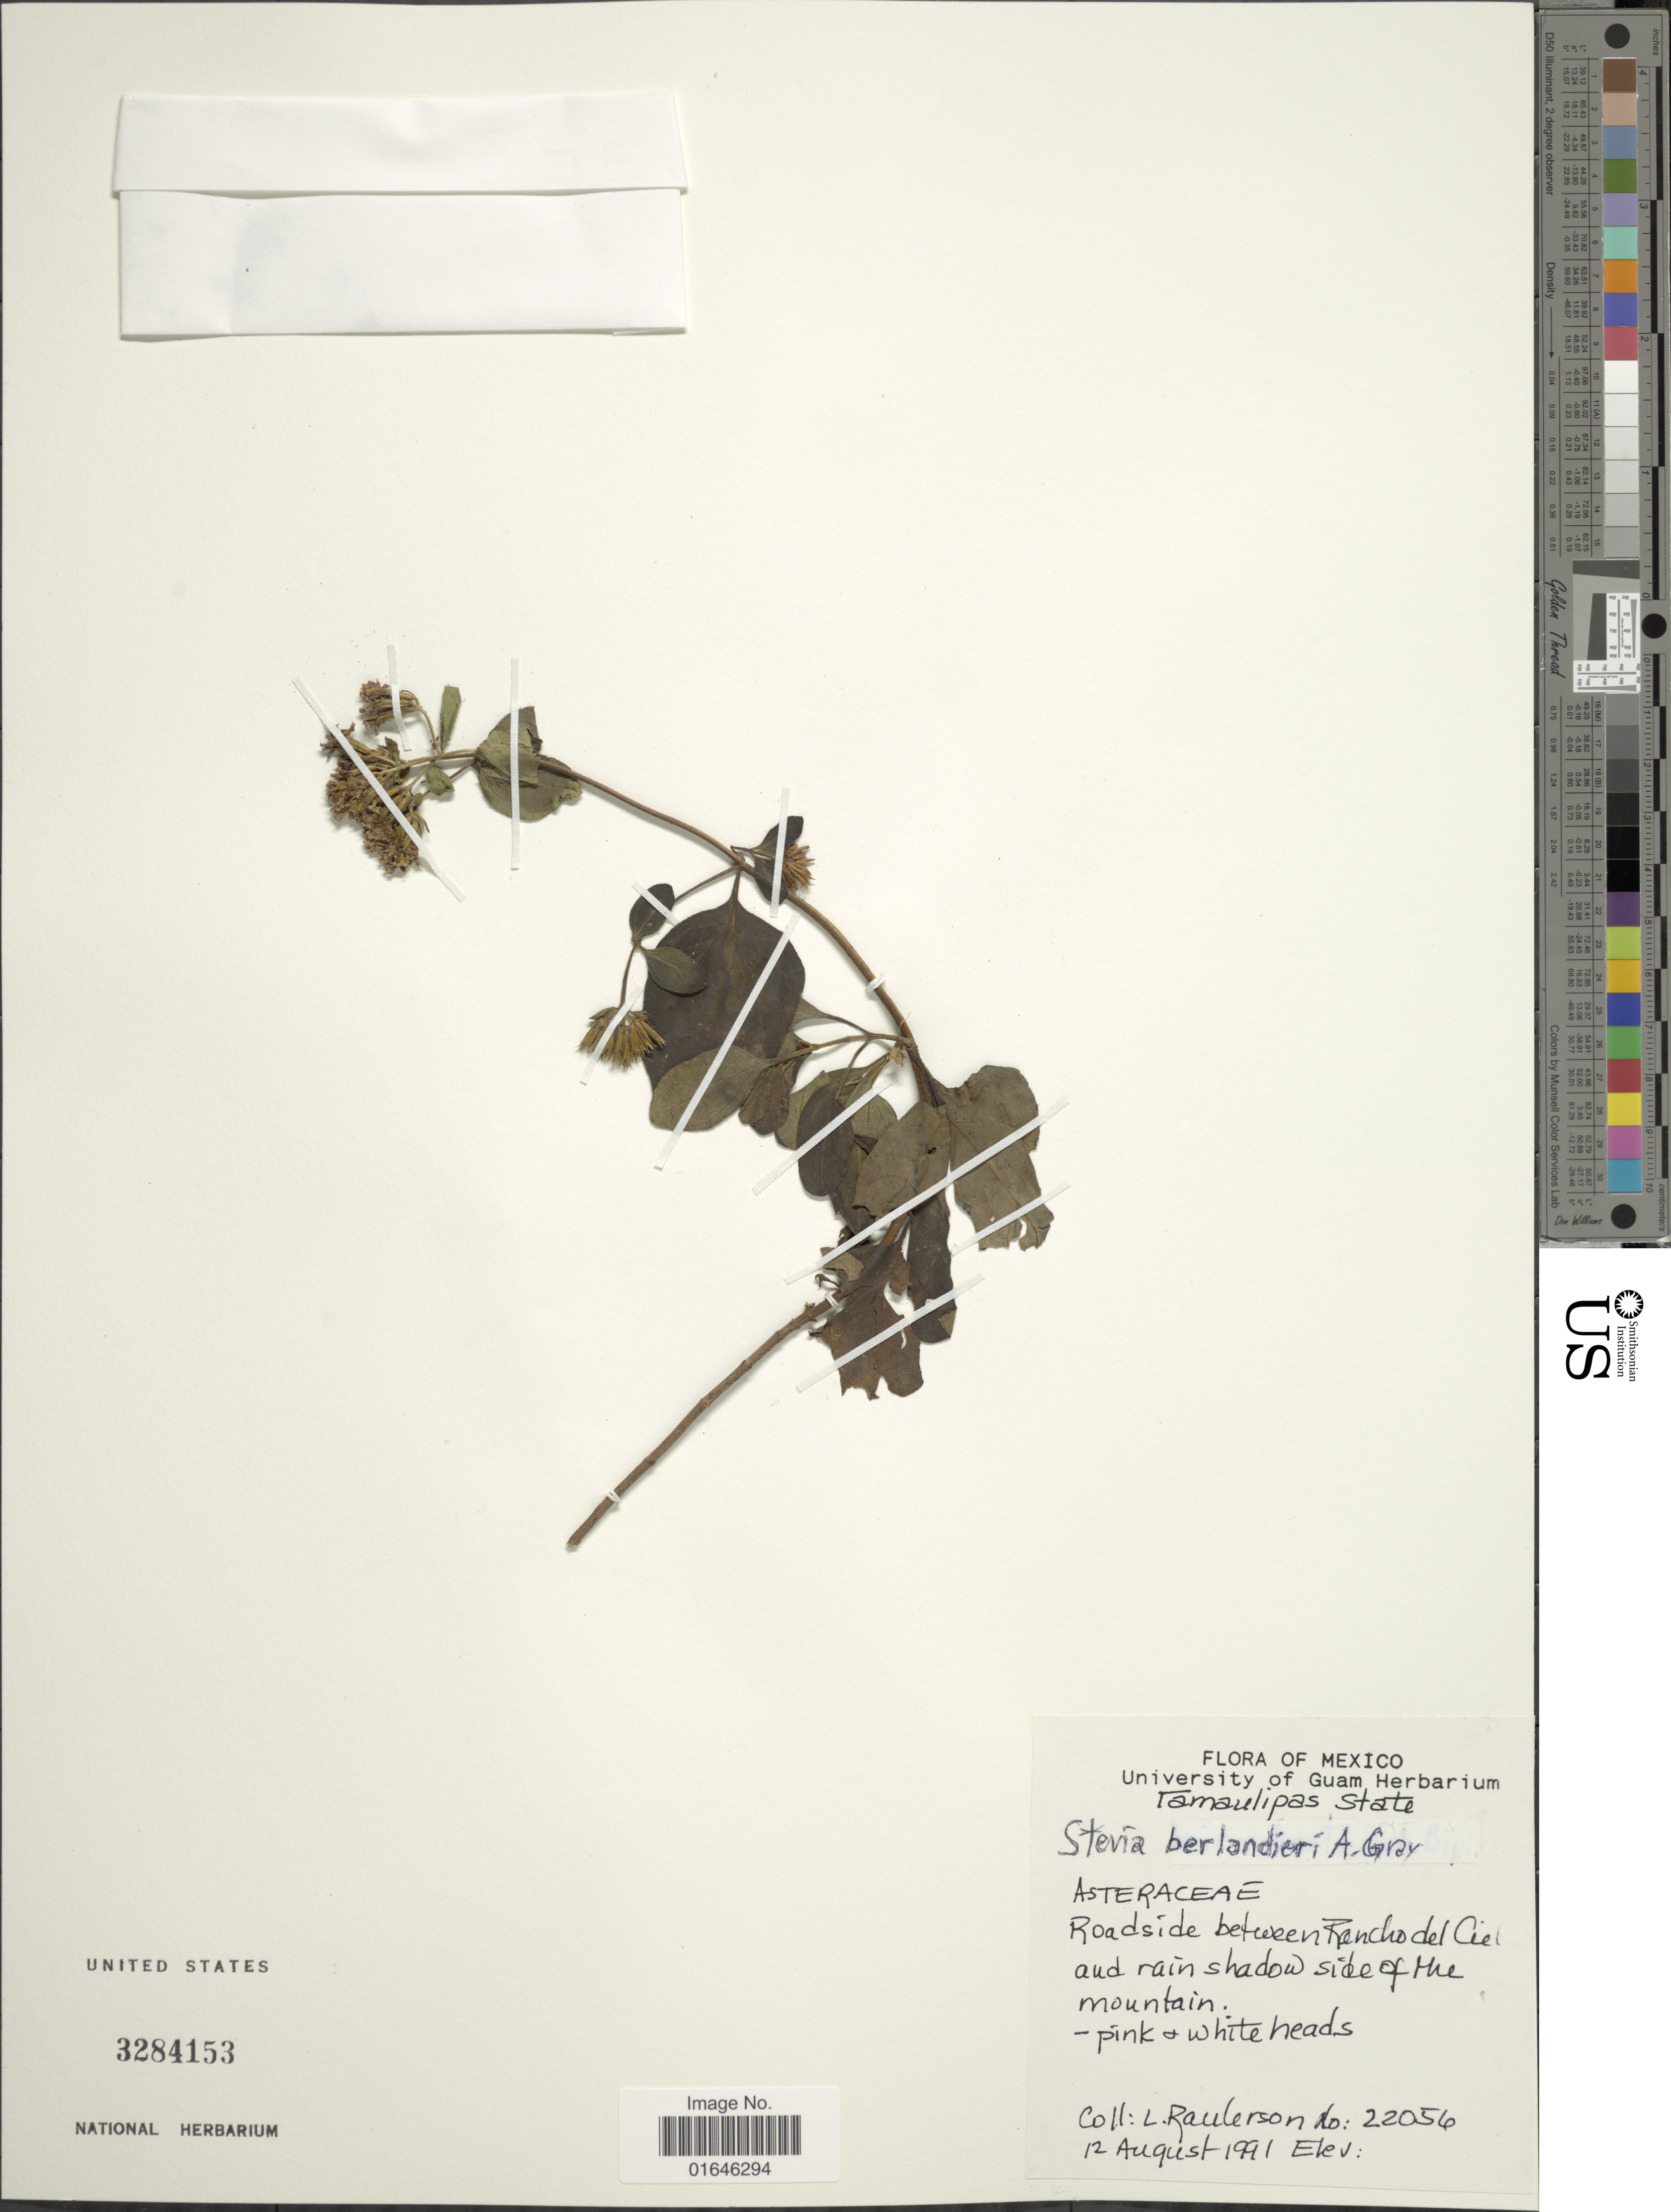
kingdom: Plantae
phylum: Tracheophyta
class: Magnoliopsida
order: Asterales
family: Asteraceae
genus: Stevia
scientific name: Stevia berlandieri var. berlandieri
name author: A. Gray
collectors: L. Raulerson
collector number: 22056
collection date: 1991-08-12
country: Mexico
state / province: Tamaulipas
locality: Roadside between Rancho del Ciel and rain shadow side of the mountain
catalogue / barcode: US 3284153